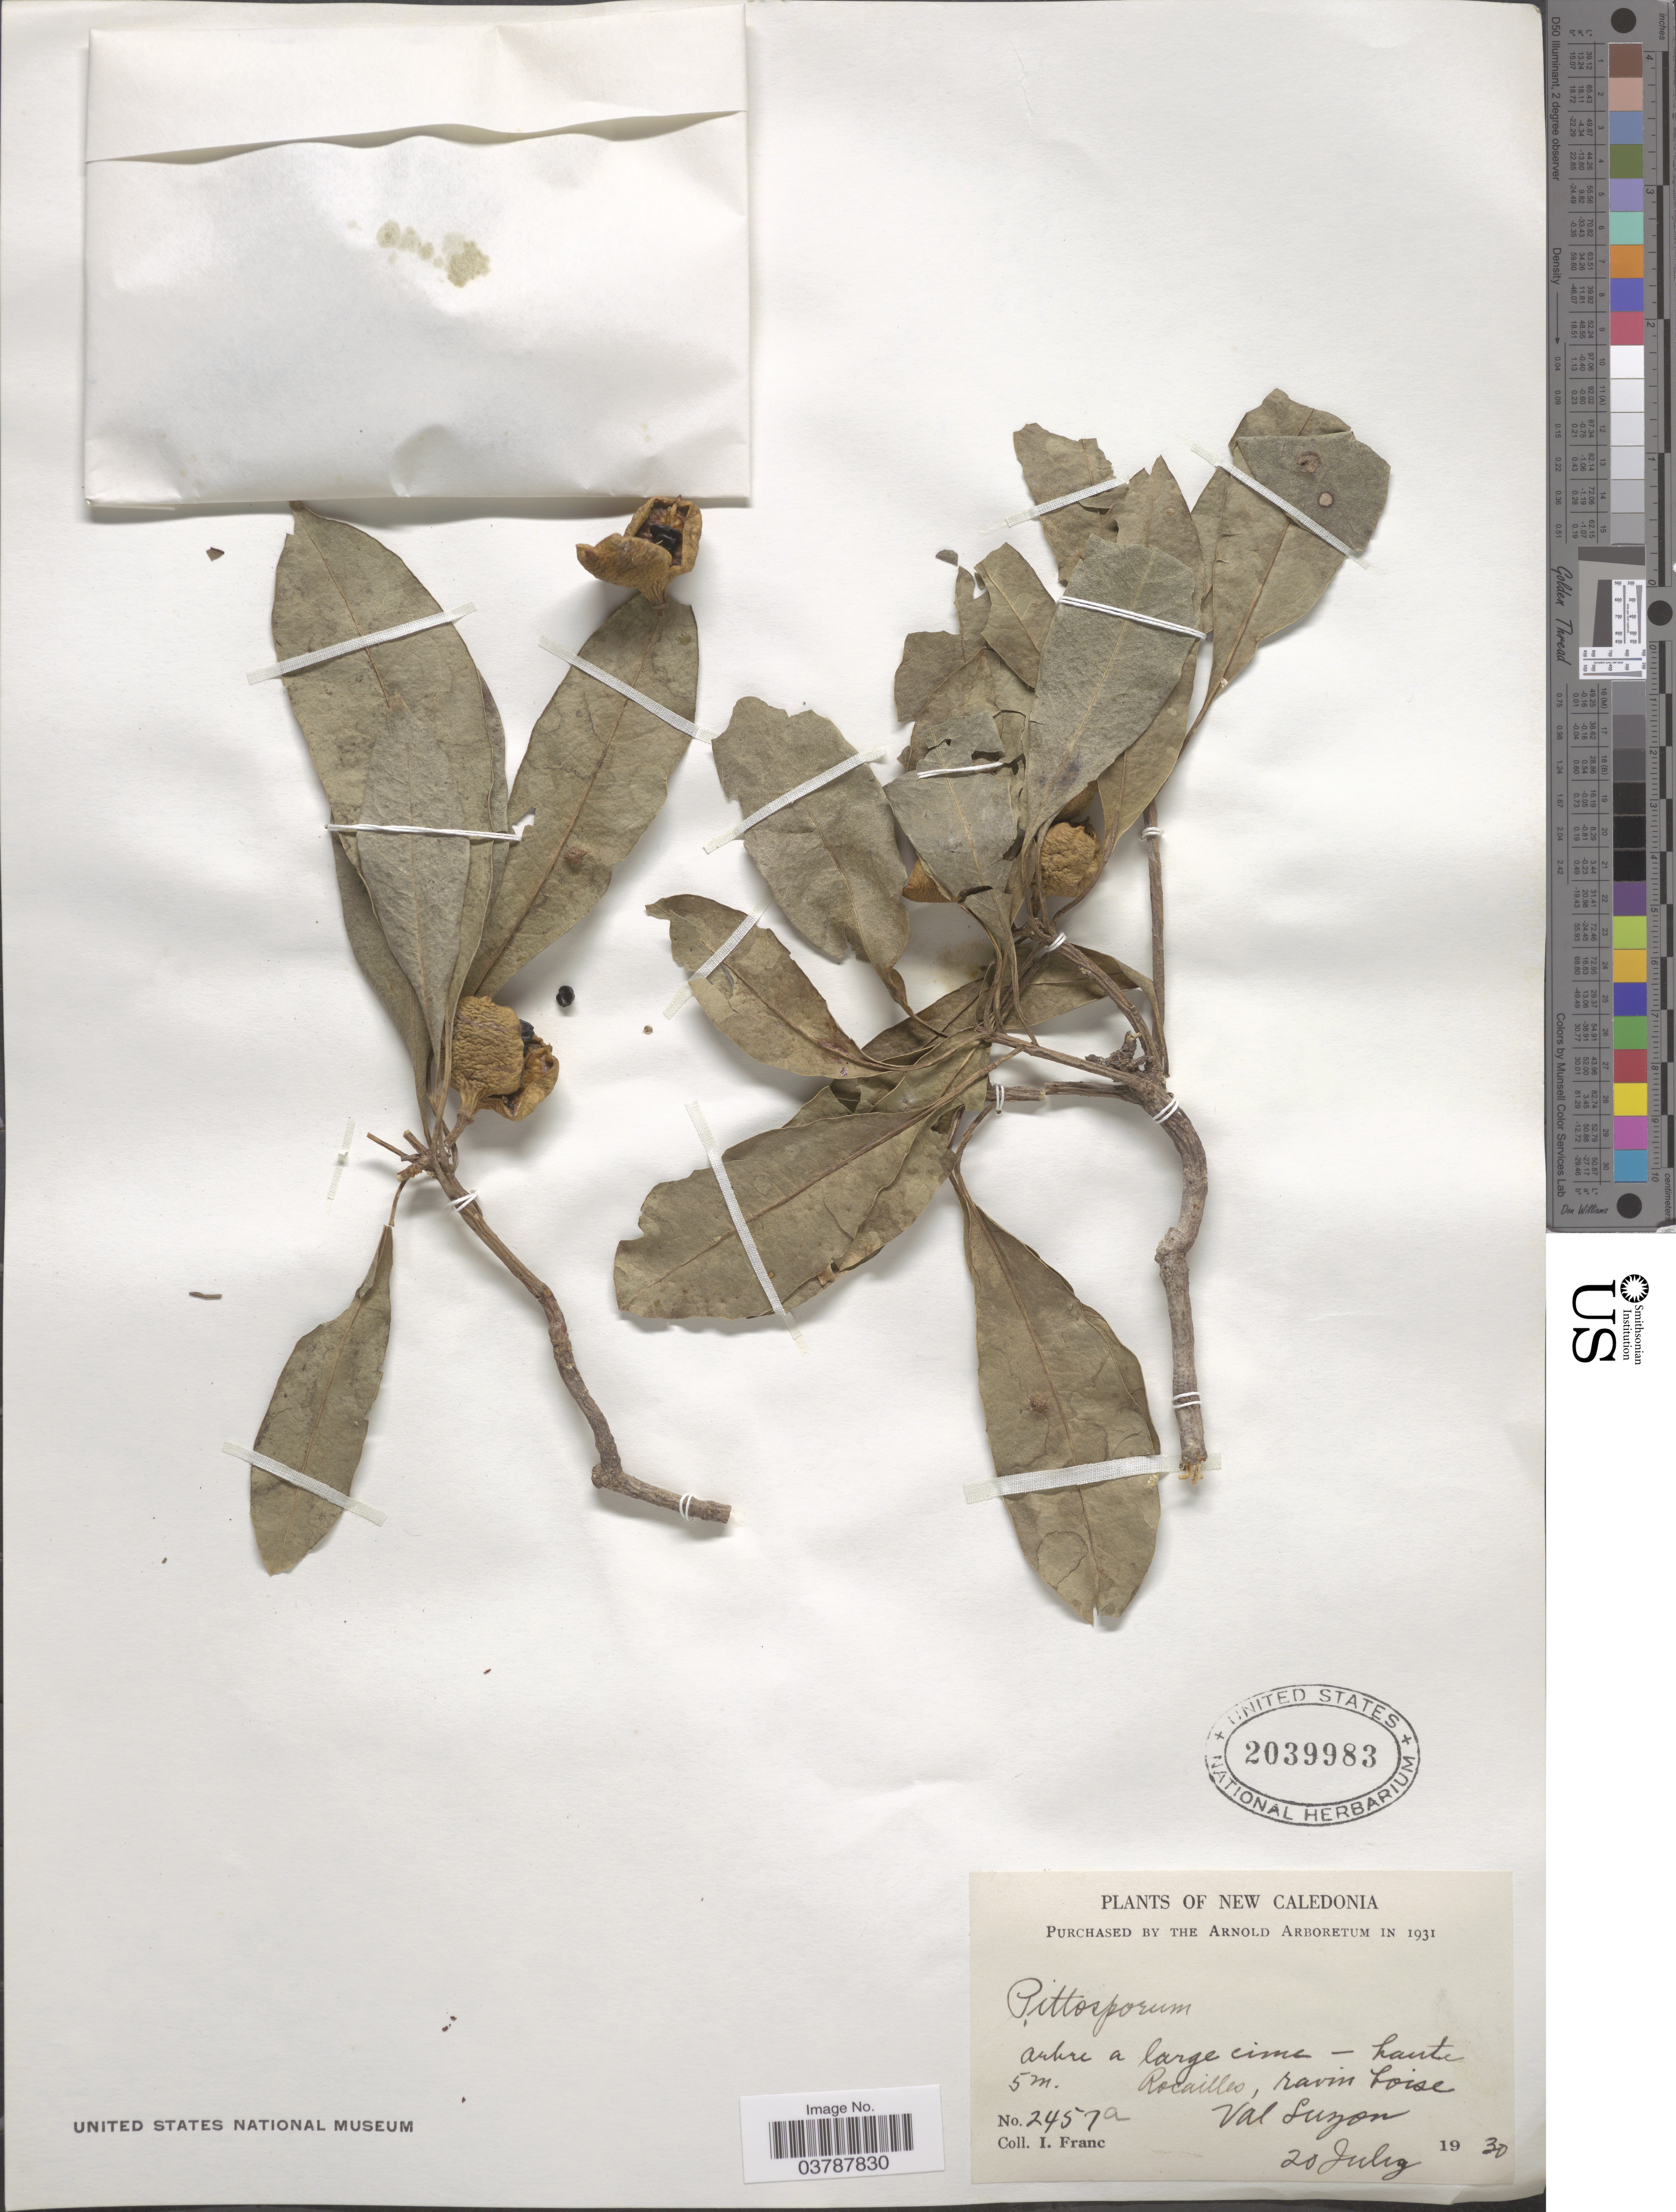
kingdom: Plantae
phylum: Tracheophyta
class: Magnoliopsida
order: Apiales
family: Pittosporaceae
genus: Pittosporum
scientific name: Pittosporum sp.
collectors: I. Franc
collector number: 2457a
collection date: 1930-07-20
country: New Caledonia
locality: Ravin boise Val Luzon.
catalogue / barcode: US 2039983